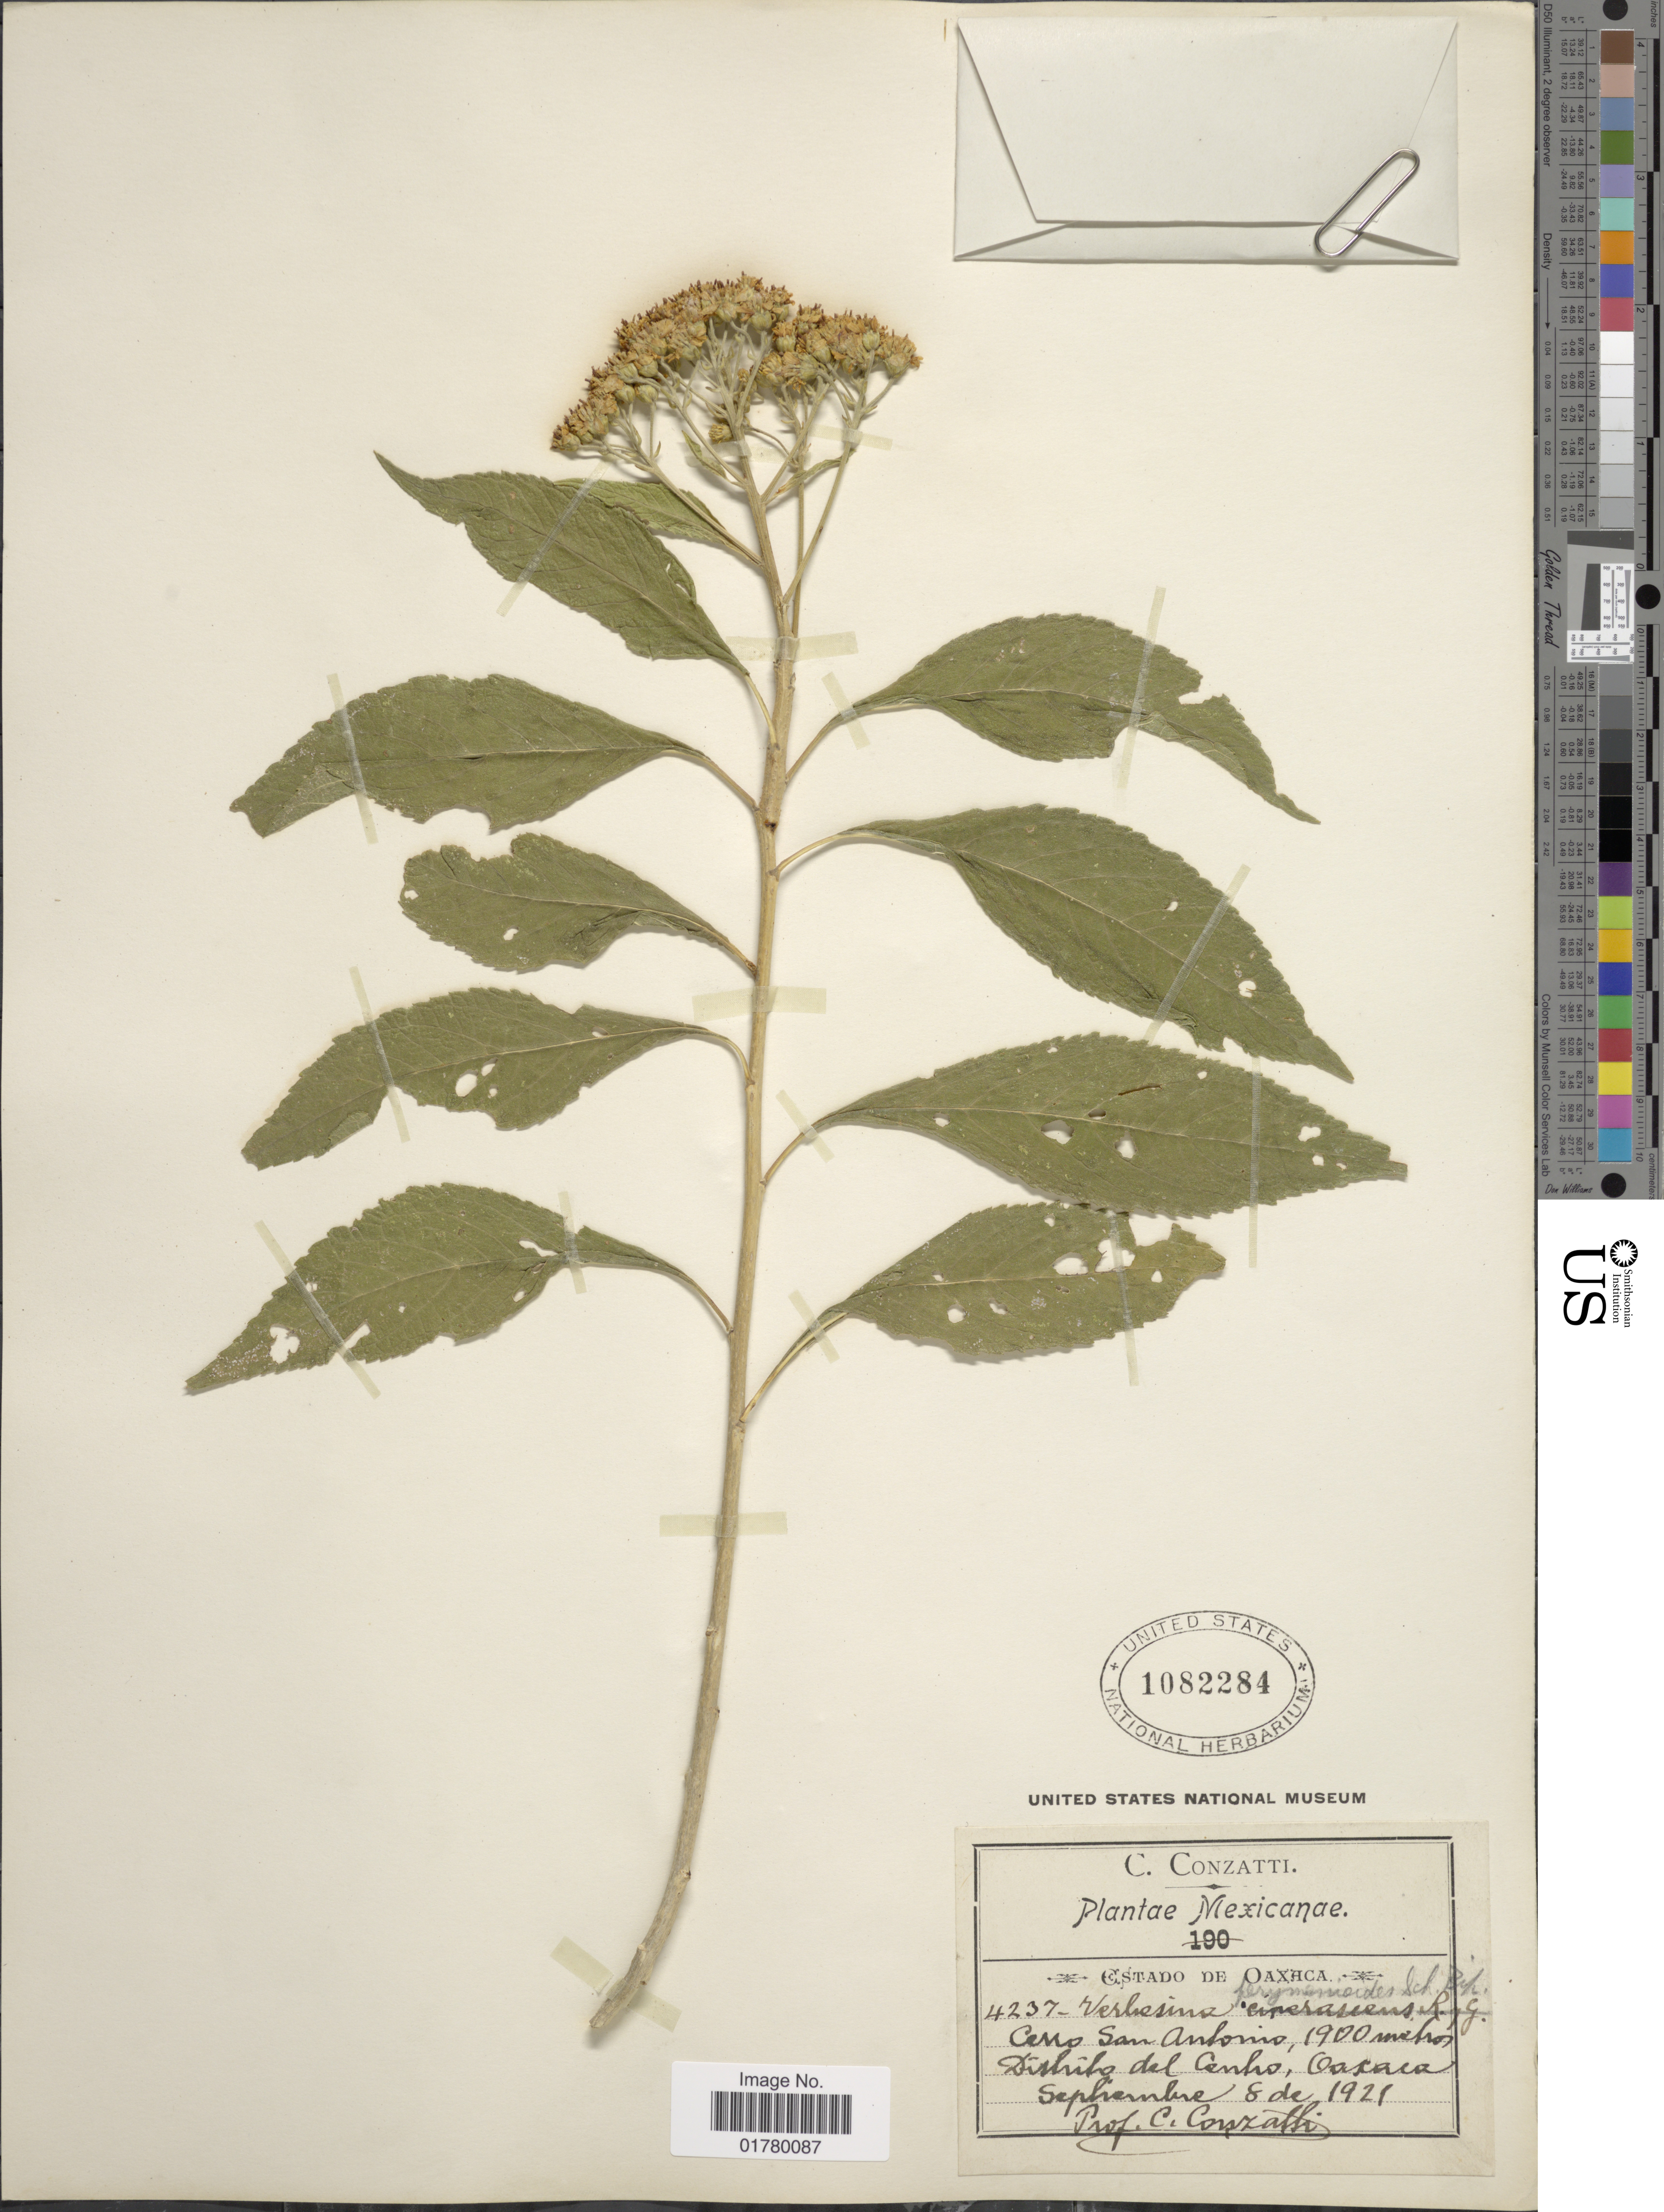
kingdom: Plantae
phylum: Tracheophyta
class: Magnoliopsida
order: Asterales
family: Asteraceae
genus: Verbesina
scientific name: Verbesina perymenioides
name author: Sch. Bip. ex Klatt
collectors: C. Conzatti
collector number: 4237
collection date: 1921-09-08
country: Mexico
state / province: Oaxaca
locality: Cerro San Antonio, Distrito del Centro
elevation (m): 1900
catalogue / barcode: US 1082284